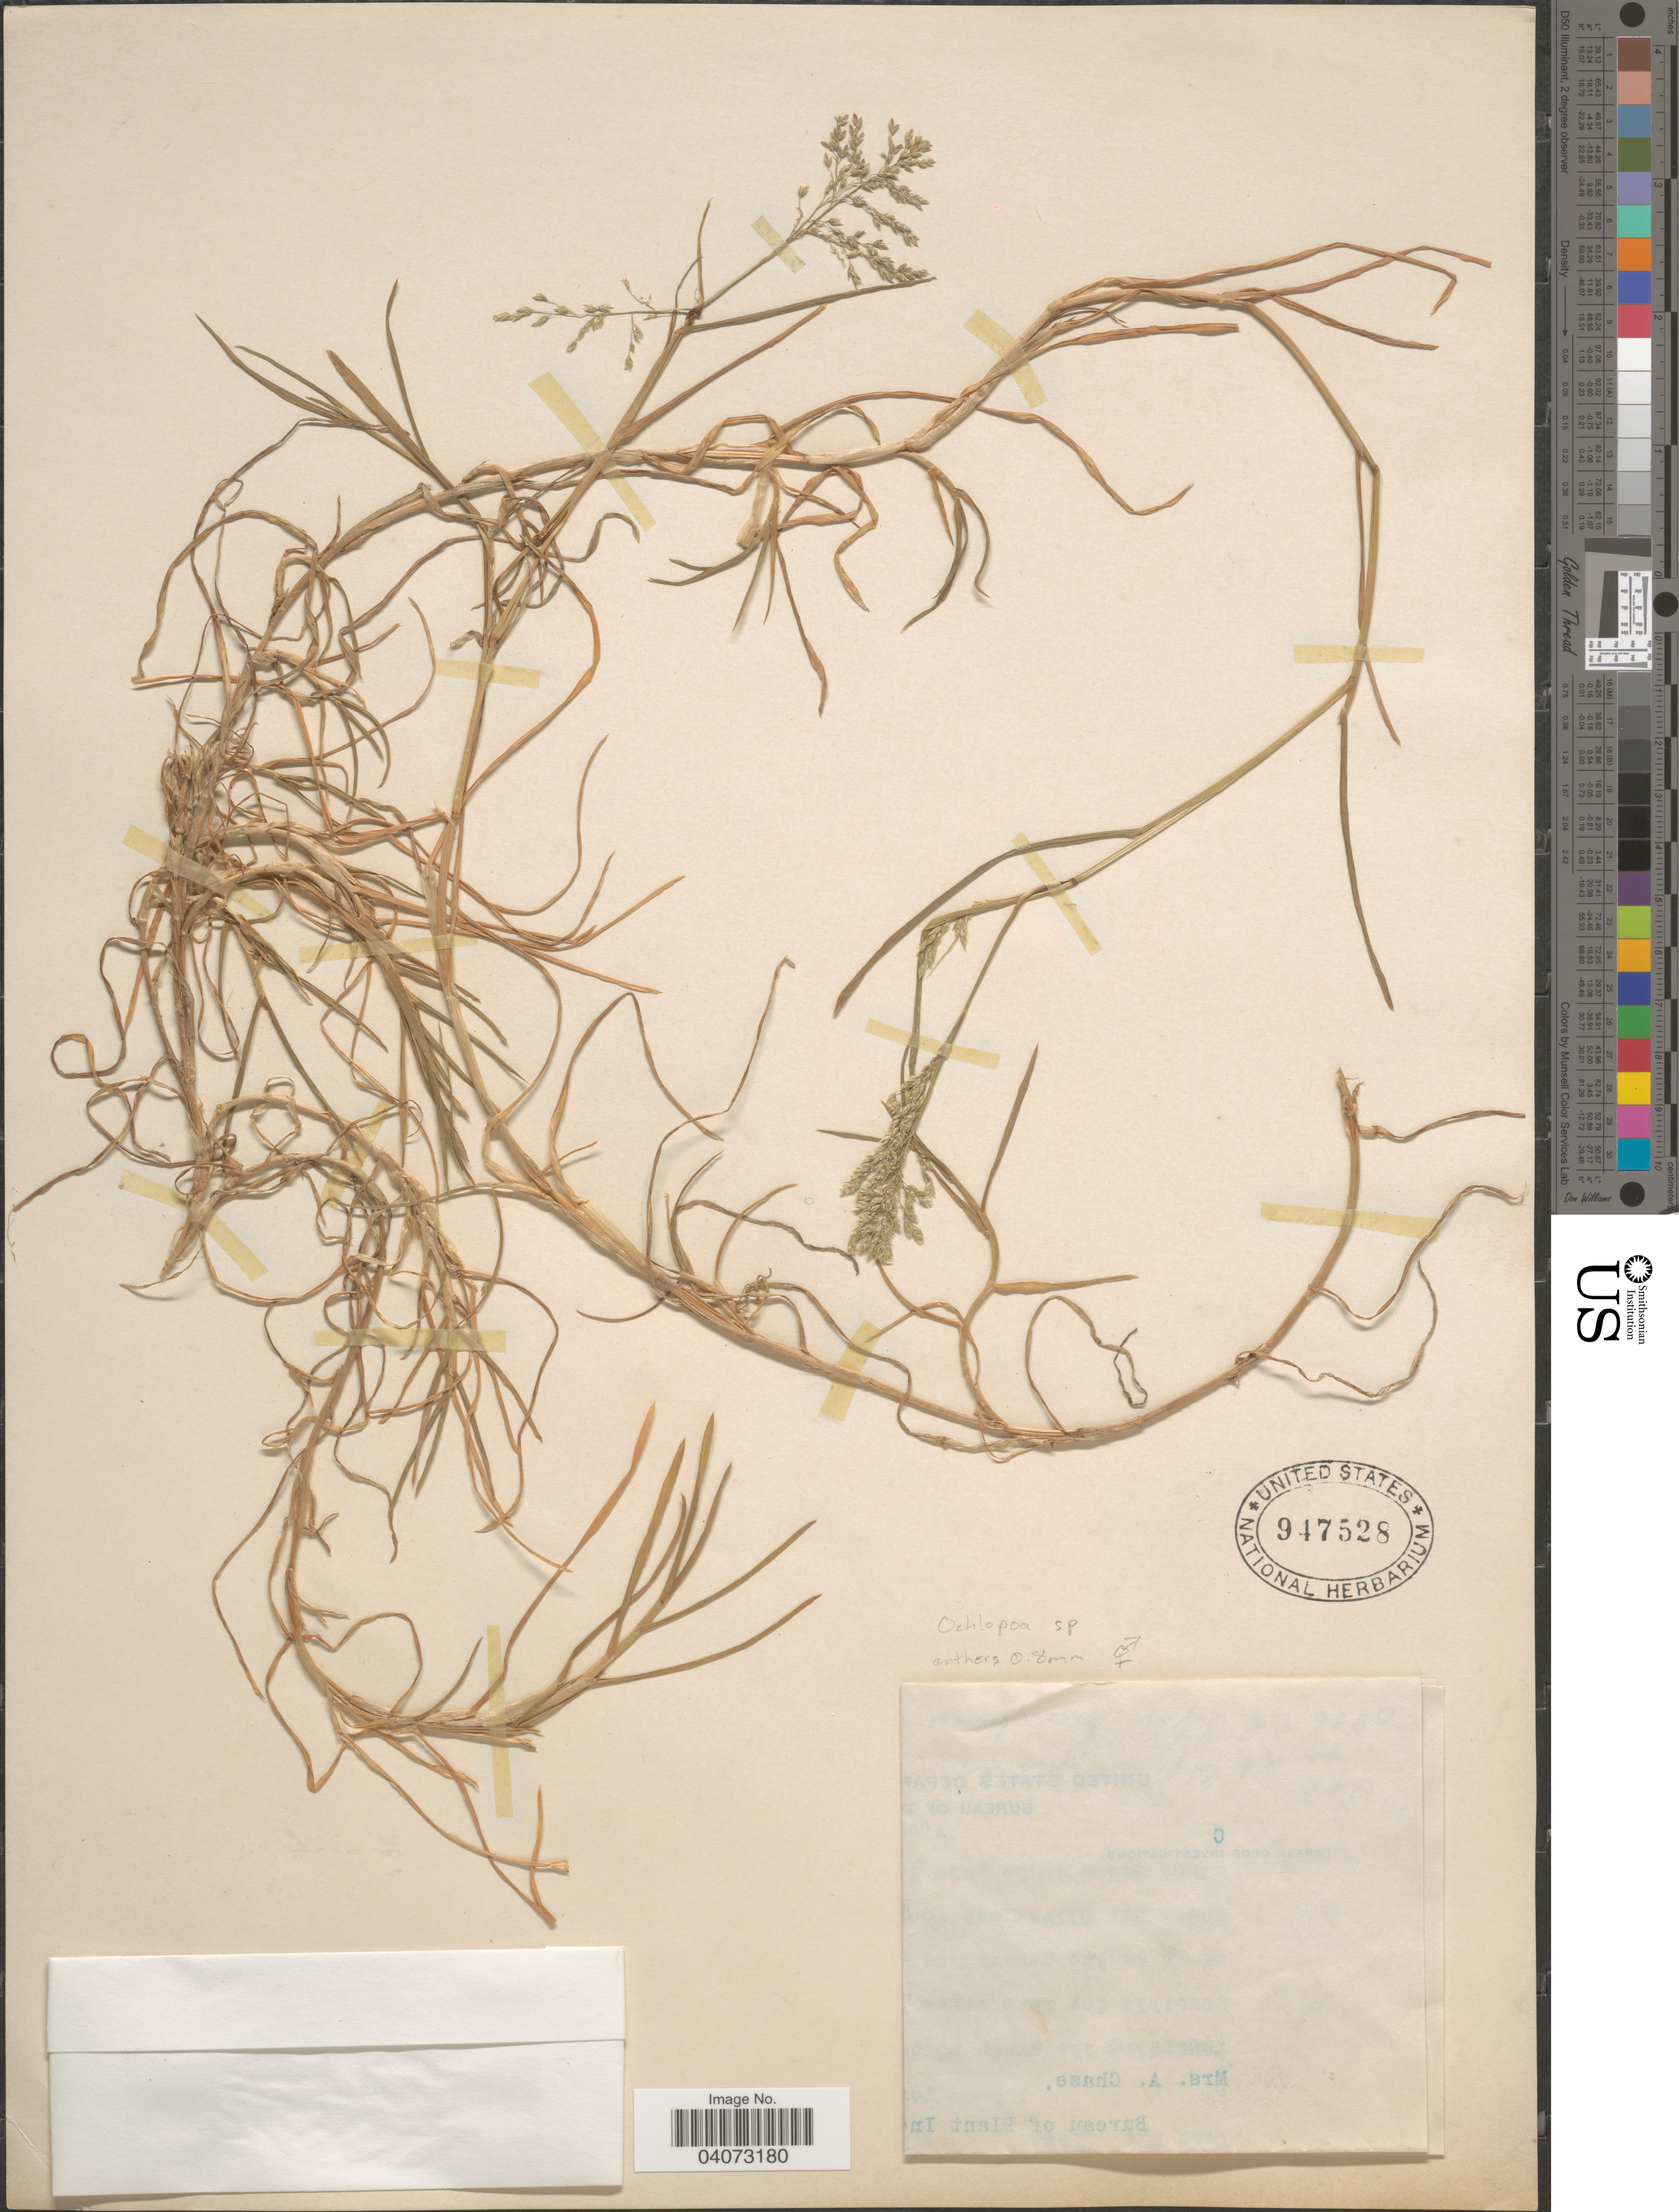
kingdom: Plantae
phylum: Tracheophyta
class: Liliopsida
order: Poales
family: Poaceae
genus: Poa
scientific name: Poa annua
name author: L.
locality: [illegible text].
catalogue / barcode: US 947528